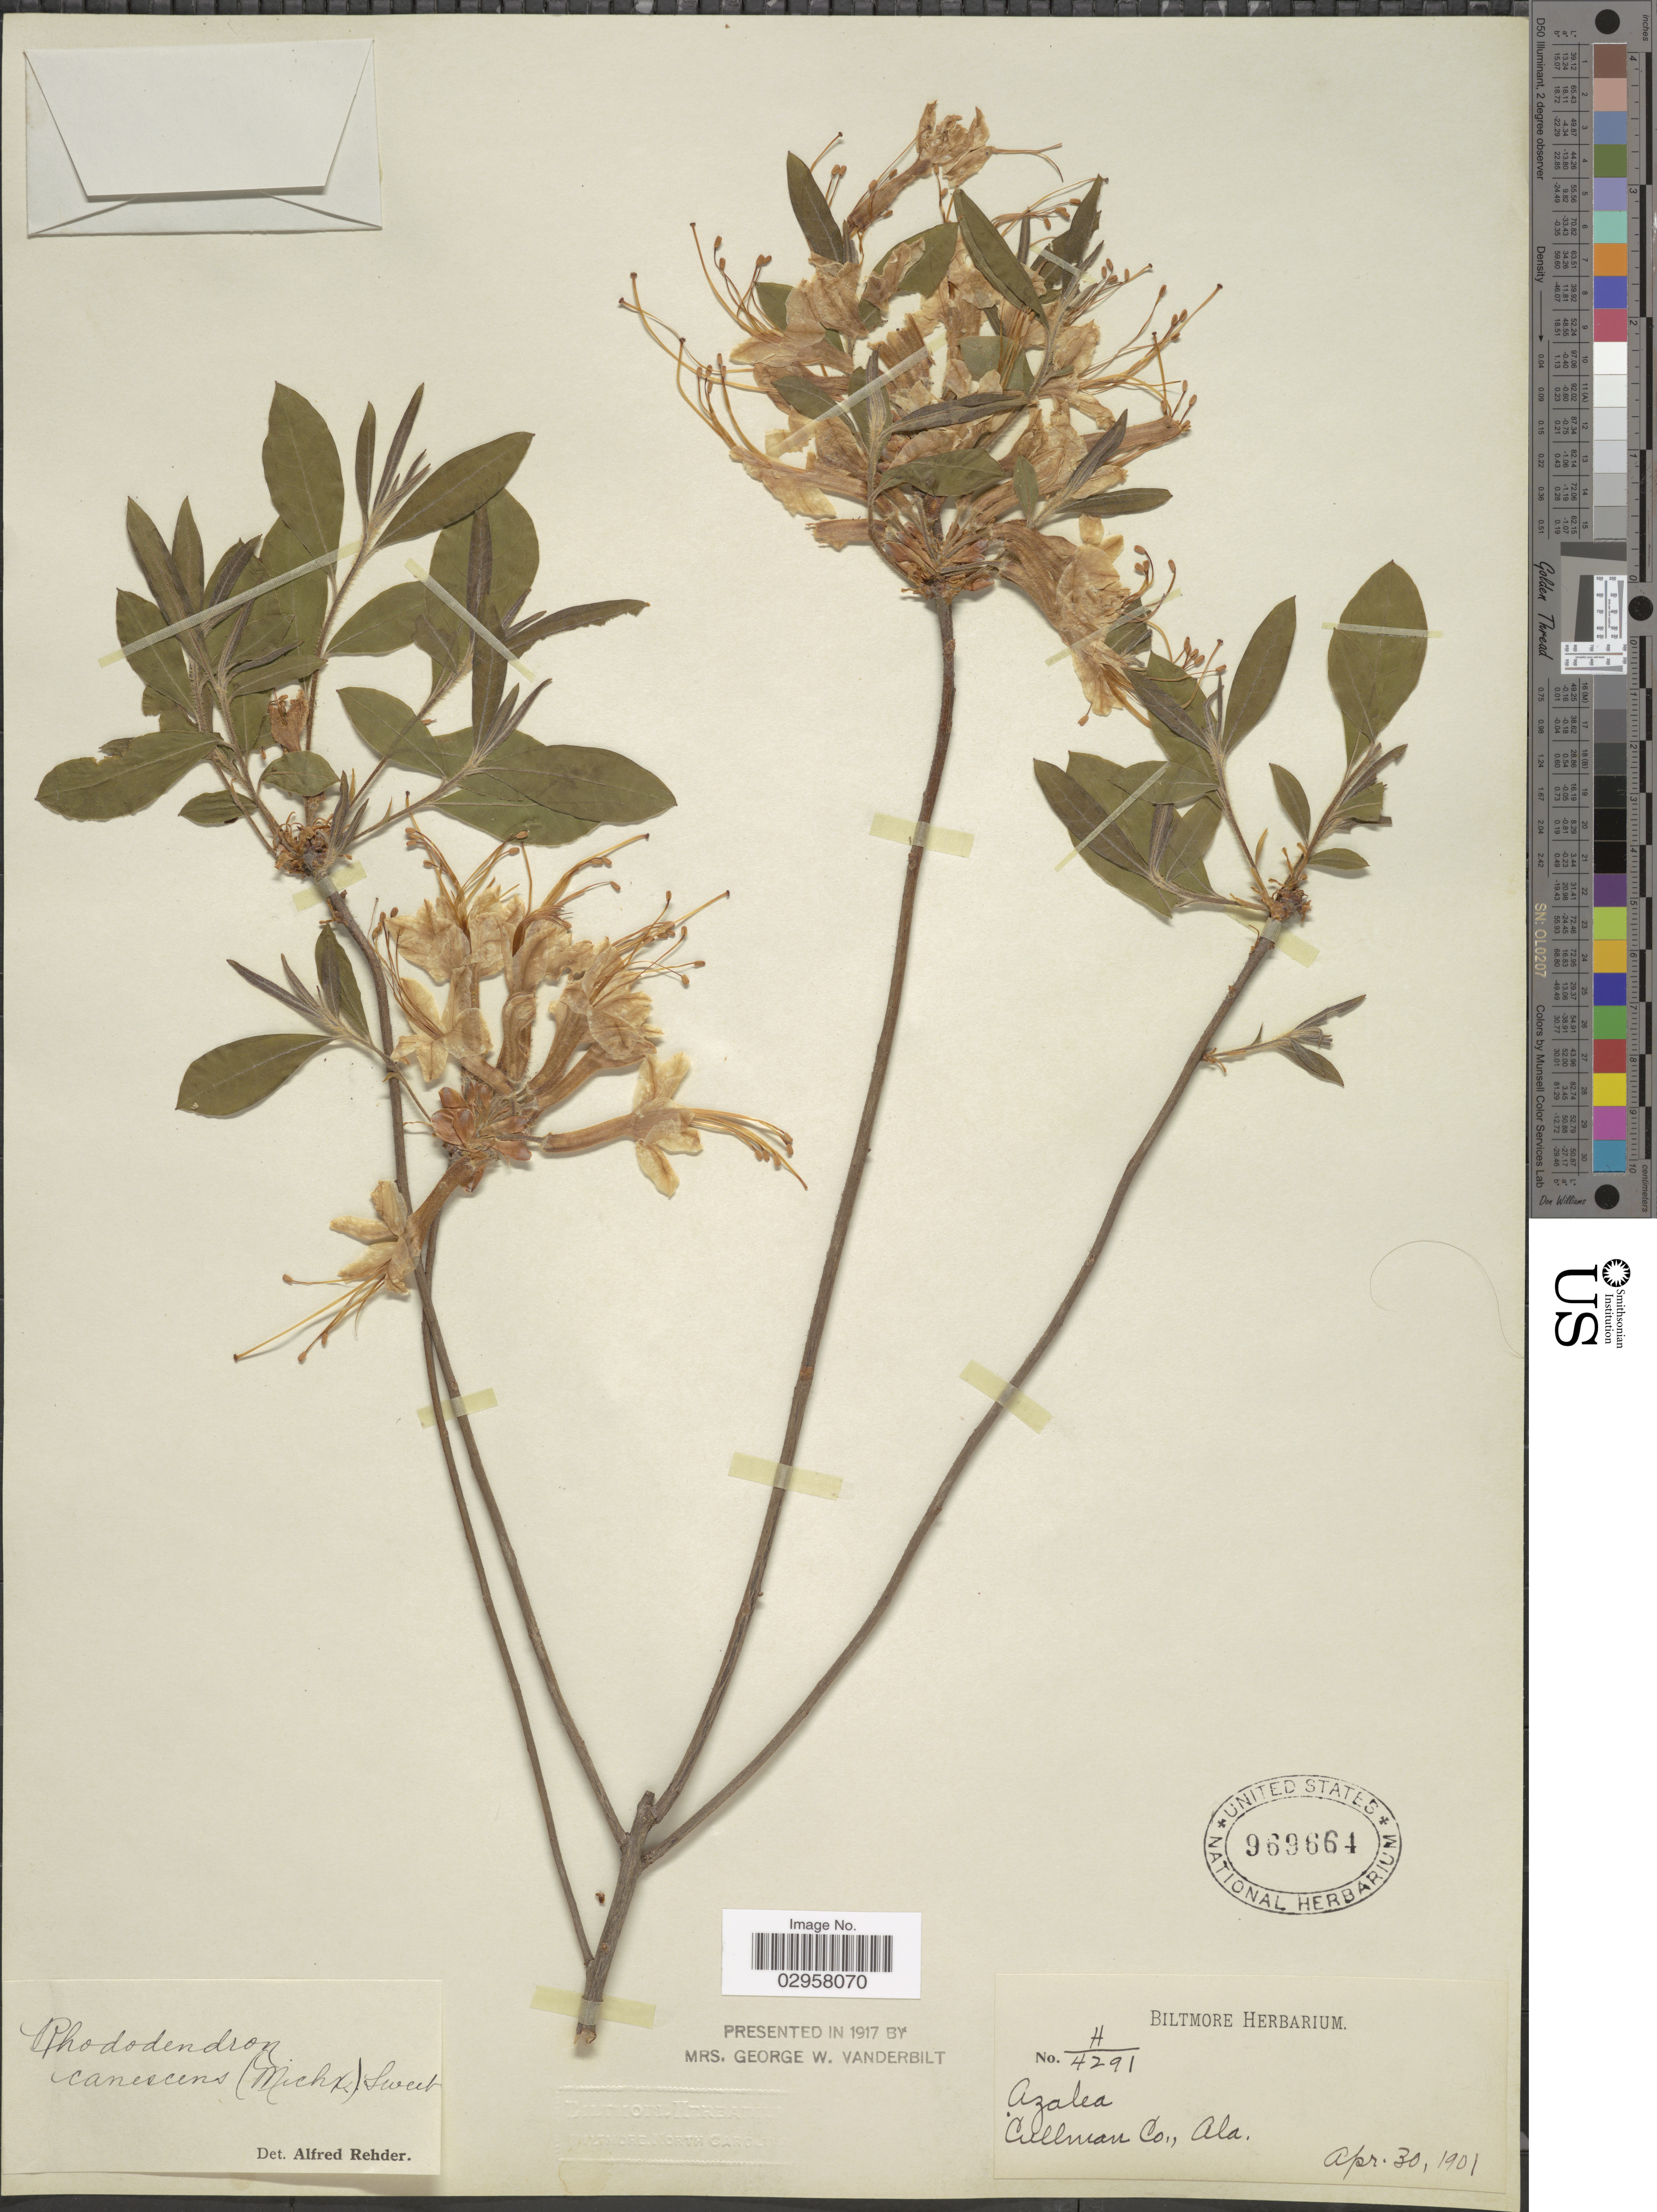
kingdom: Plantae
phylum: Tracheophyta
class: Magnoliopsida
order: Ericales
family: Ericaceae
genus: Rhododendron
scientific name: Rhododendron canescens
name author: (Michx.) Sweet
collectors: ex herb. Biltmore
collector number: H/4291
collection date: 1901-04-30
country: United States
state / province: Alabama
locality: Cullman Co.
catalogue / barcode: US 969664